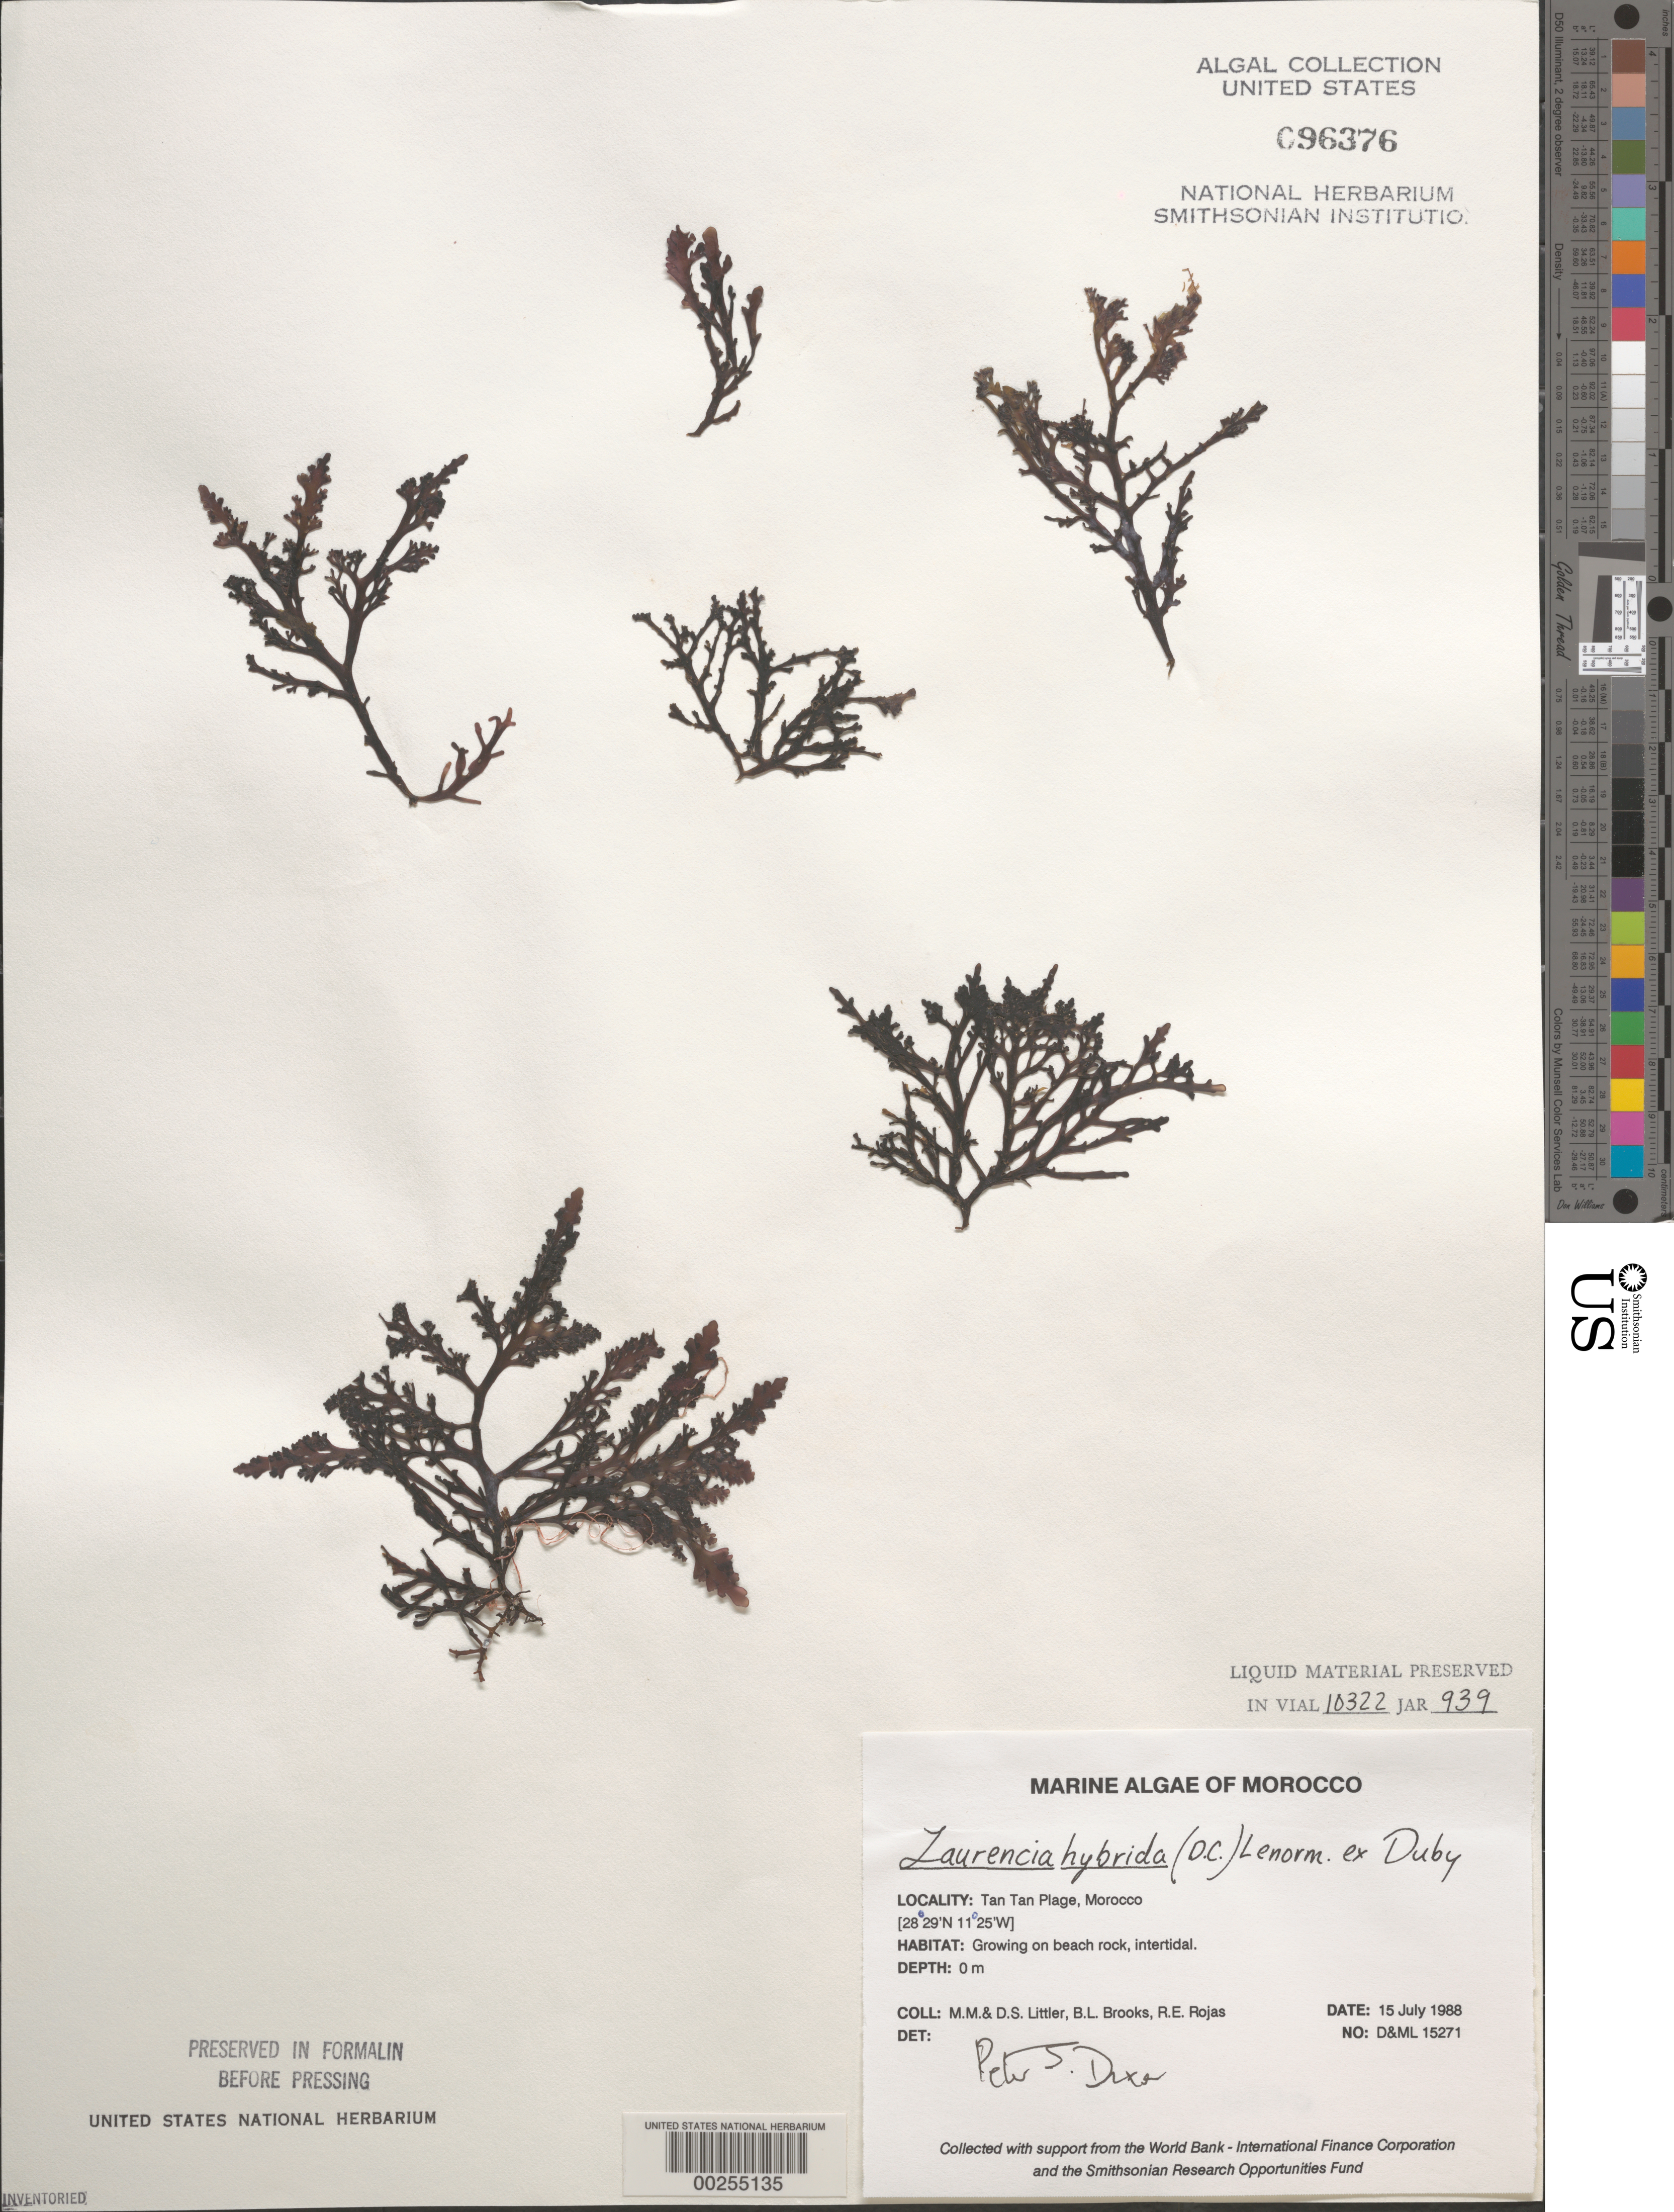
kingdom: Plantae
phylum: Rhodophyta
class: Florideophyceae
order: Ceramiales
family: Rhodomelaceae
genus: Osmundea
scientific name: Osmundea hybrida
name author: (de Candolle) K.W. Nam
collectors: M. M. Littler, D. S. Littler, B. Brooks & R. Rojas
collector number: D&ML 15271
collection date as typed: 15 Jul 1988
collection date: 1988-07-15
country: Morocco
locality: Tan Tan Plage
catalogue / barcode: US 96376